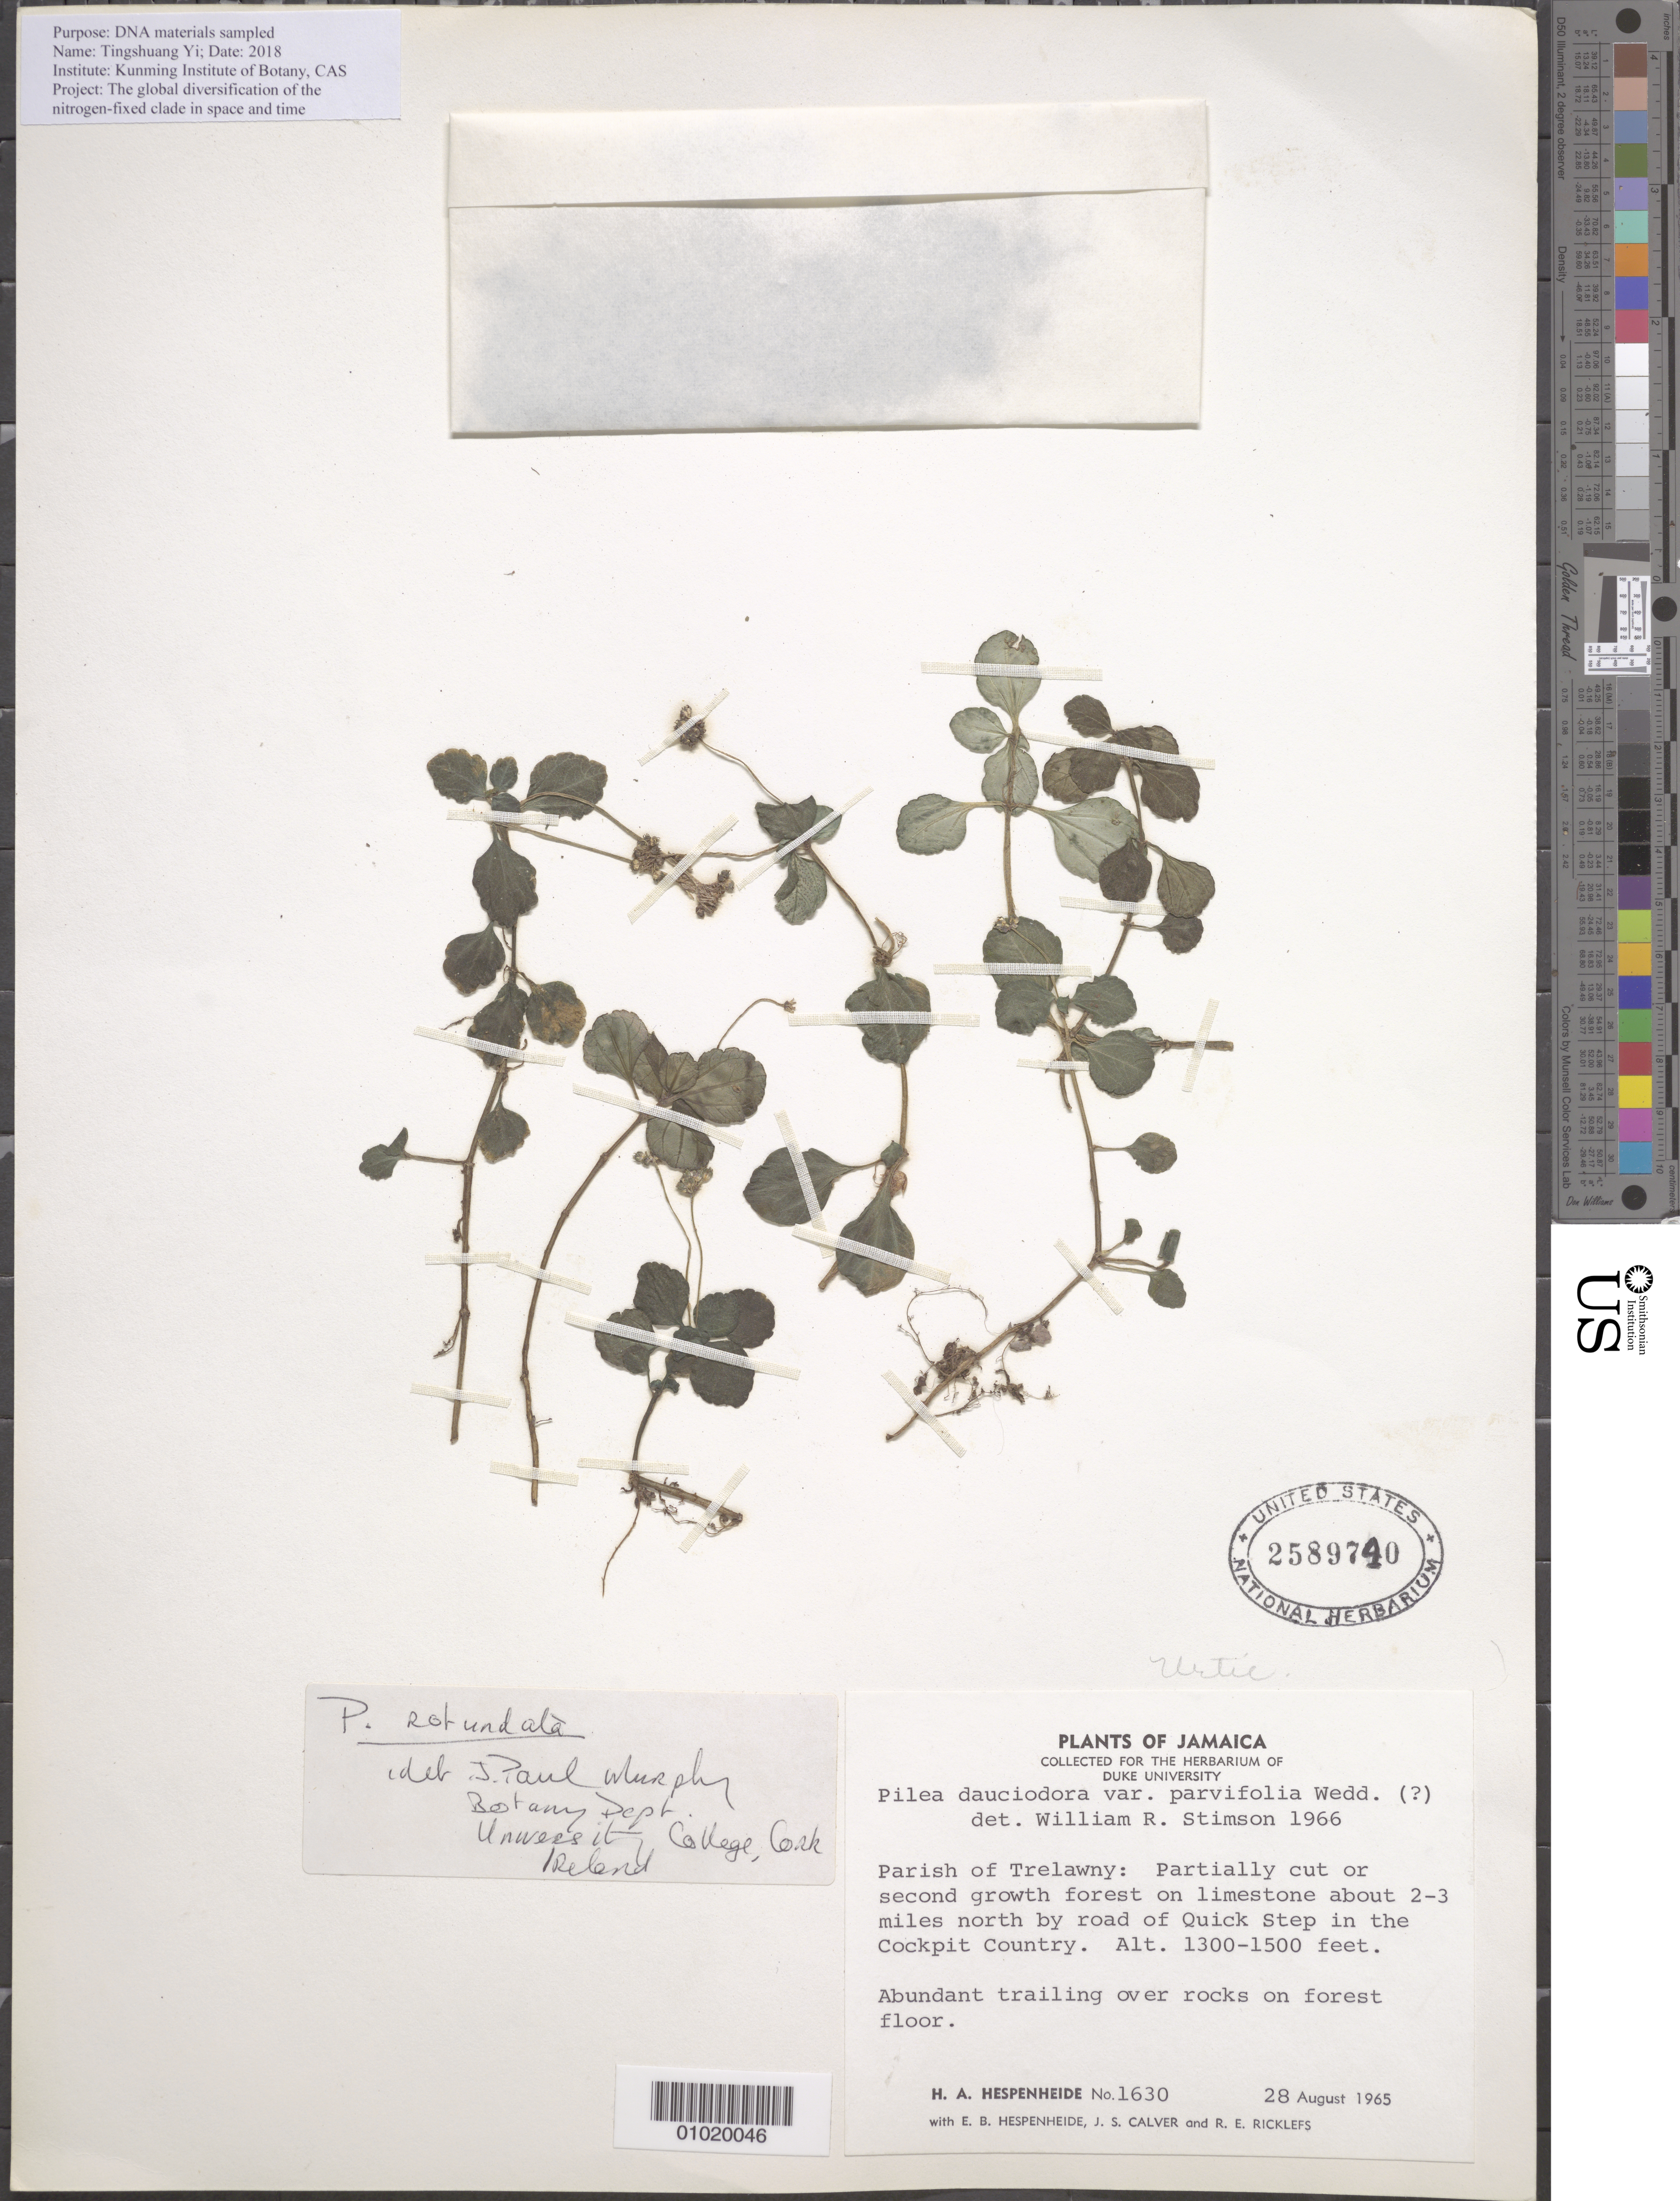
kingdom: Plantae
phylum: Tracheophyta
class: Magnoliopsida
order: Rosales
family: Urticaceae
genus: Pilea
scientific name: Pilea rotundata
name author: Griseb.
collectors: H. A. Hespenheide, E. Hespenheide, J. Calver & R. Ricklefs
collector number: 1630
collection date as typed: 28 Aug 1965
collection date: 1965-08-28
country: Jamaica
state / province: Trelawny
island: Jamaica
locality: Partially cut or second growth forest on limestone about 2-3 miles north by road of Quick Step in the Cockpit Country.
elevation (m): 396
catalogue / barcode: US 2589740